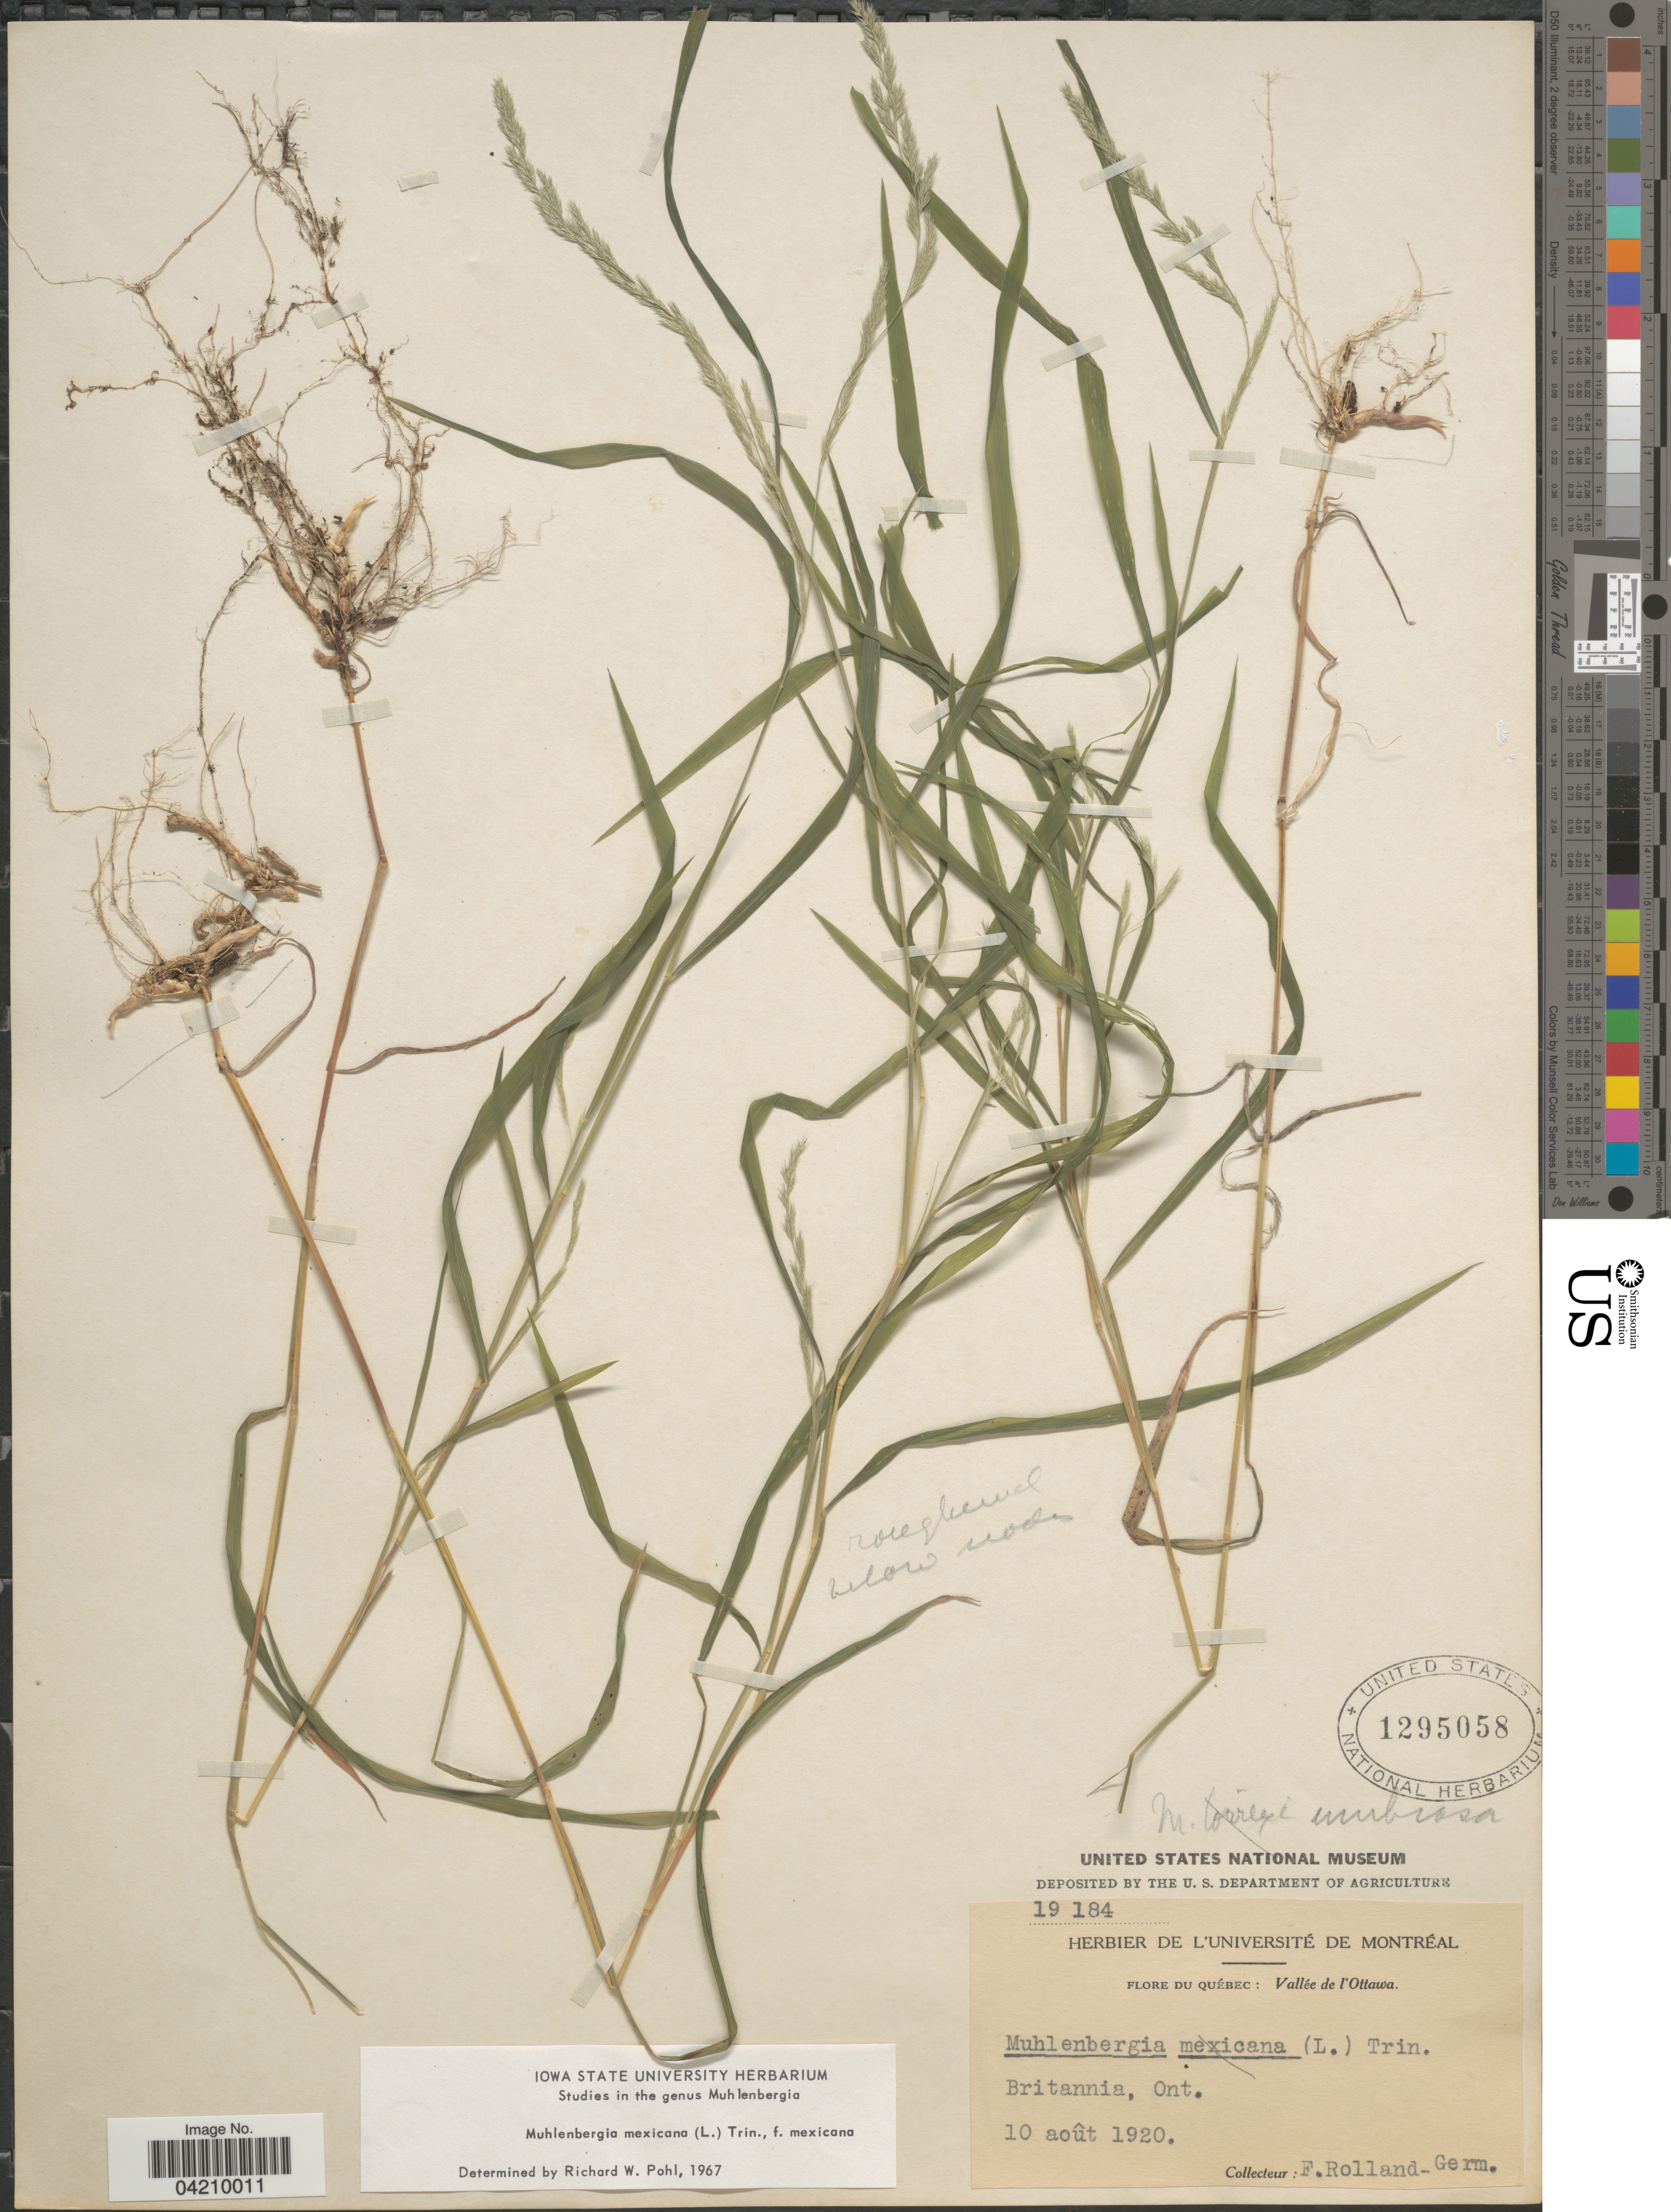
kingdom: Plantae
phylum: Tracheophyta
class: Liliopsida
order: Poales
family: Poaceae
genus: Muhlenbergia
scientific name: Muhlenbergia mexicana var. mexicana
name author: (L.) Trin.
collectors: Rolland-Germain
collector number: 19184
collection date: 1920-08-10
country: Canada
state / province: Quebec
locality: Vallée de l'Ottawa. Britannia, Ont.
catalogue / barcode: US 1295058